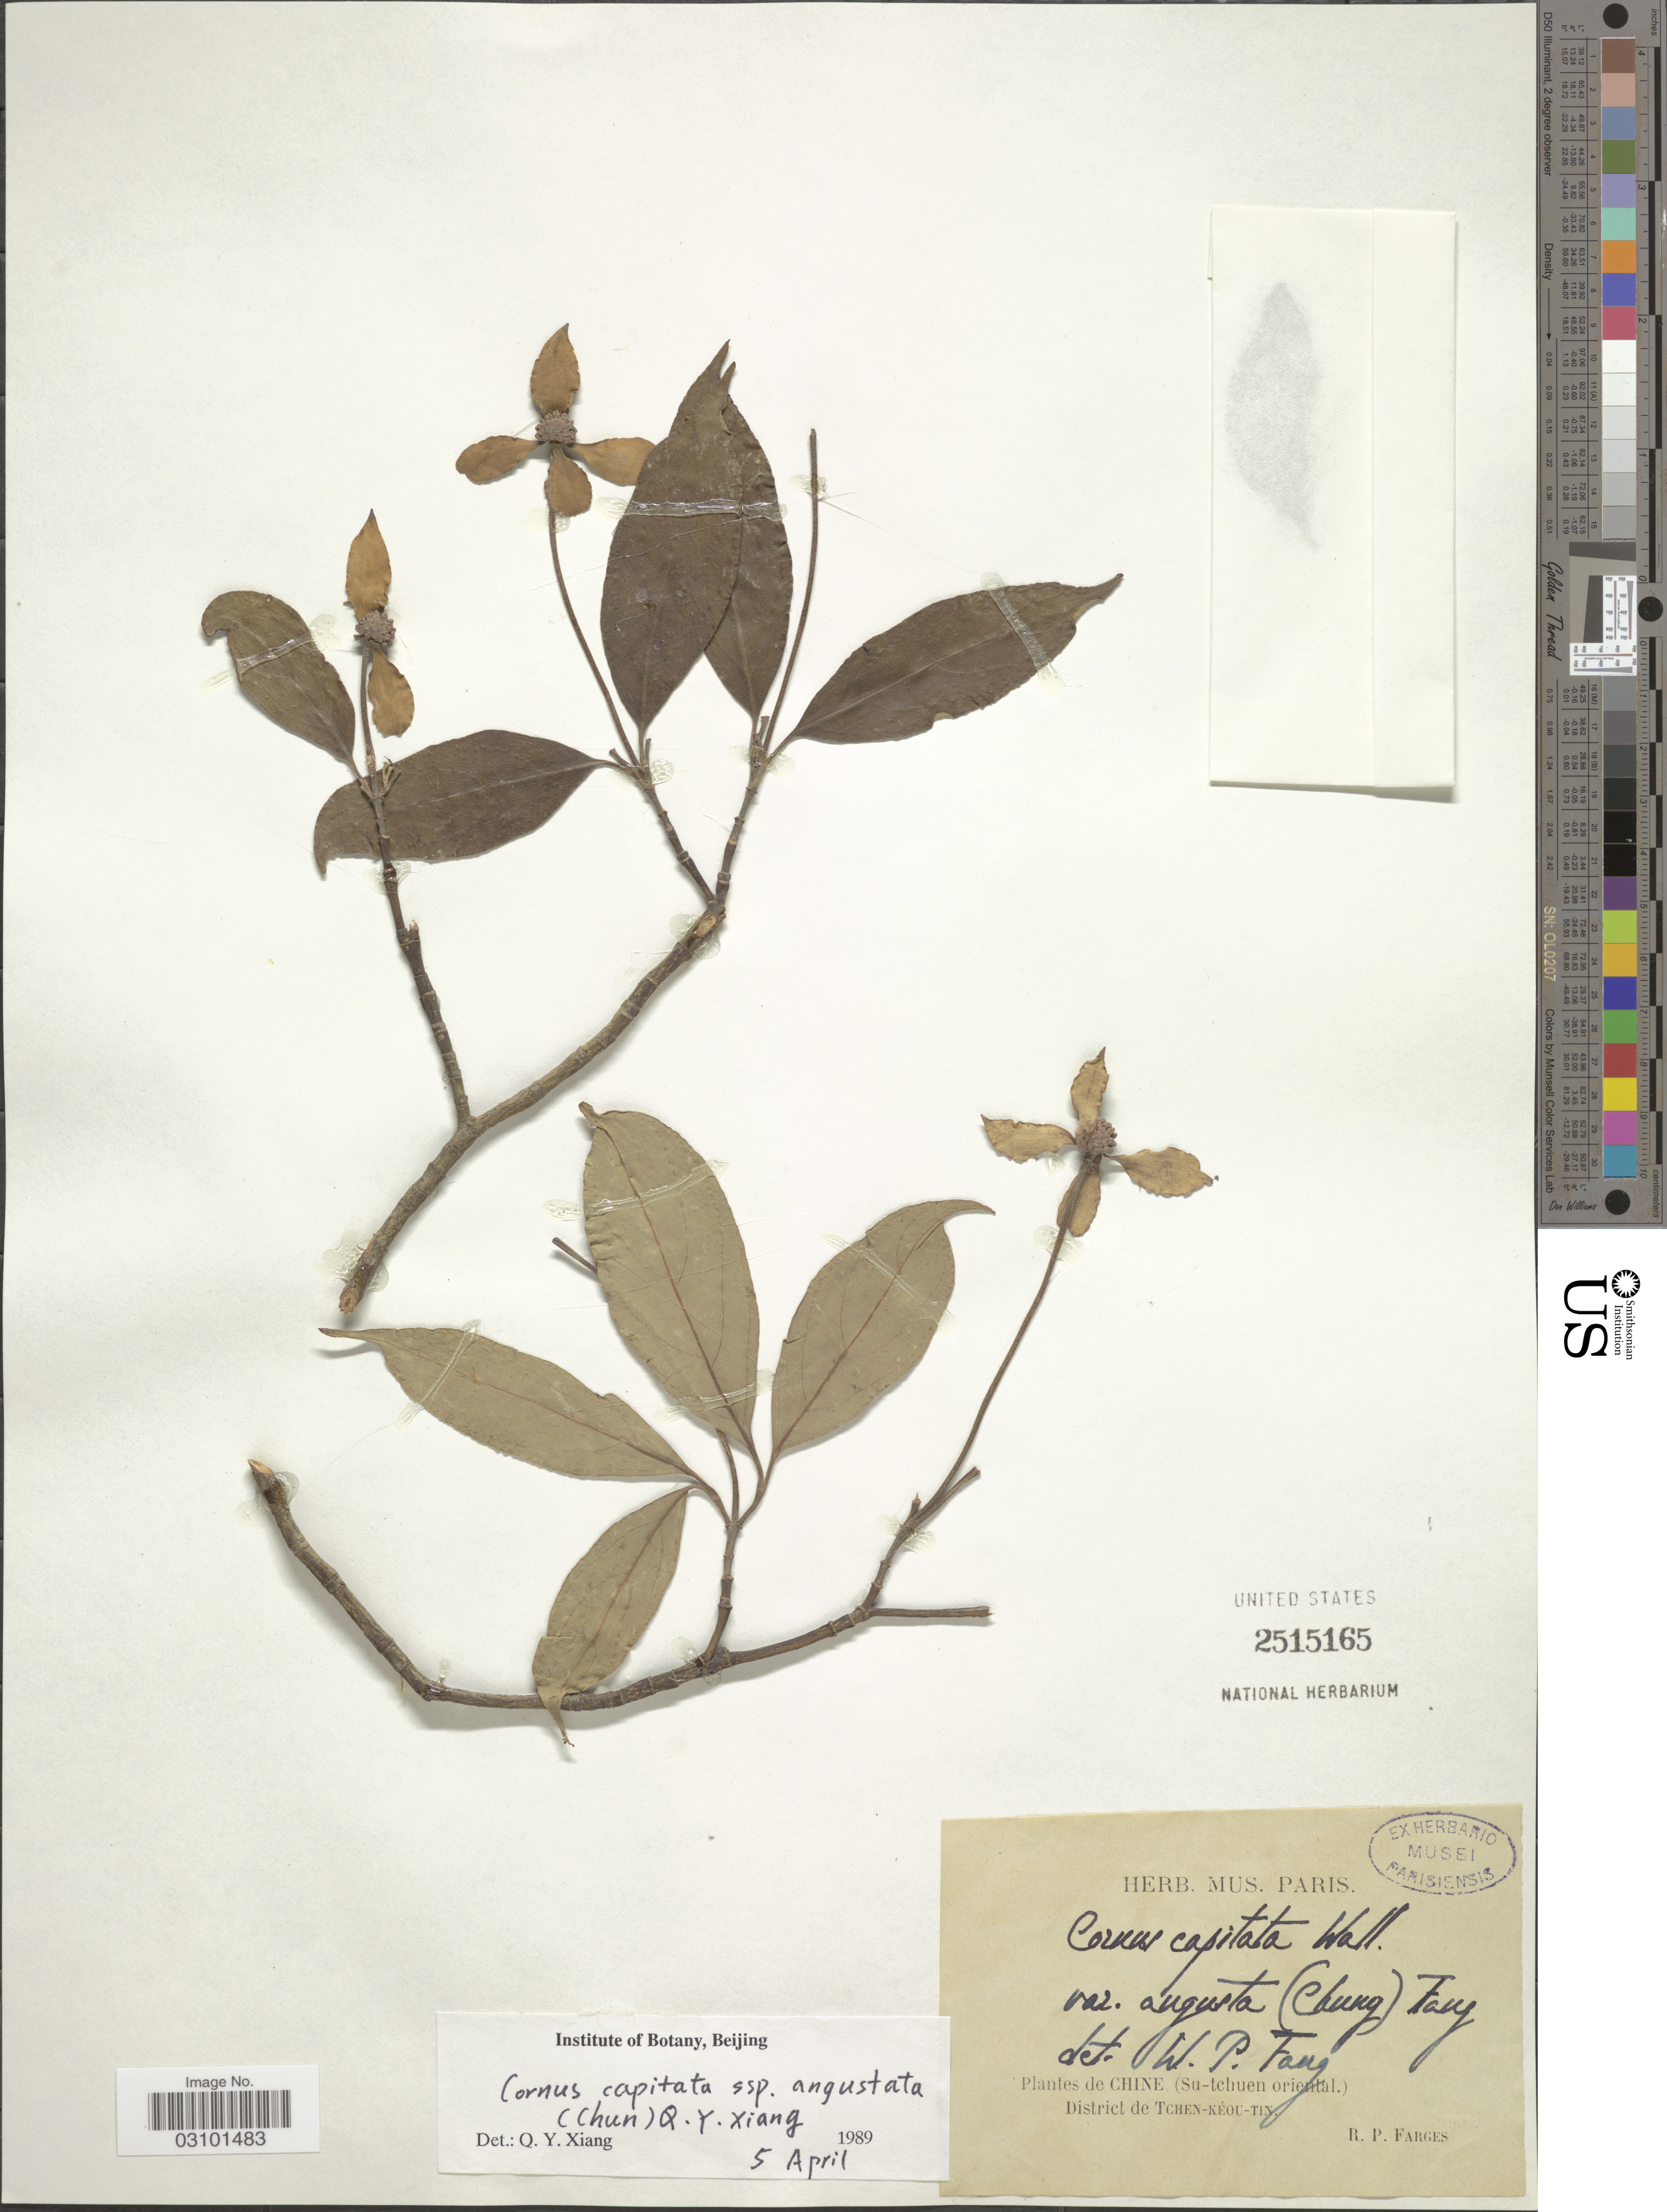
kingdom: Plantae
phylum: Tracheophyta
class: Magnoliopsida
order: Cornales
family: Cornaceae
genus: Cornus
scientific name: Cornus capitata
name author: Wall.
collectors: R. Farges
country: China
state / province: Sichuan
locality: (Su-tchuen oriental) District de Tche-Kéou-tin).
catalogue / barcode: US 2515165